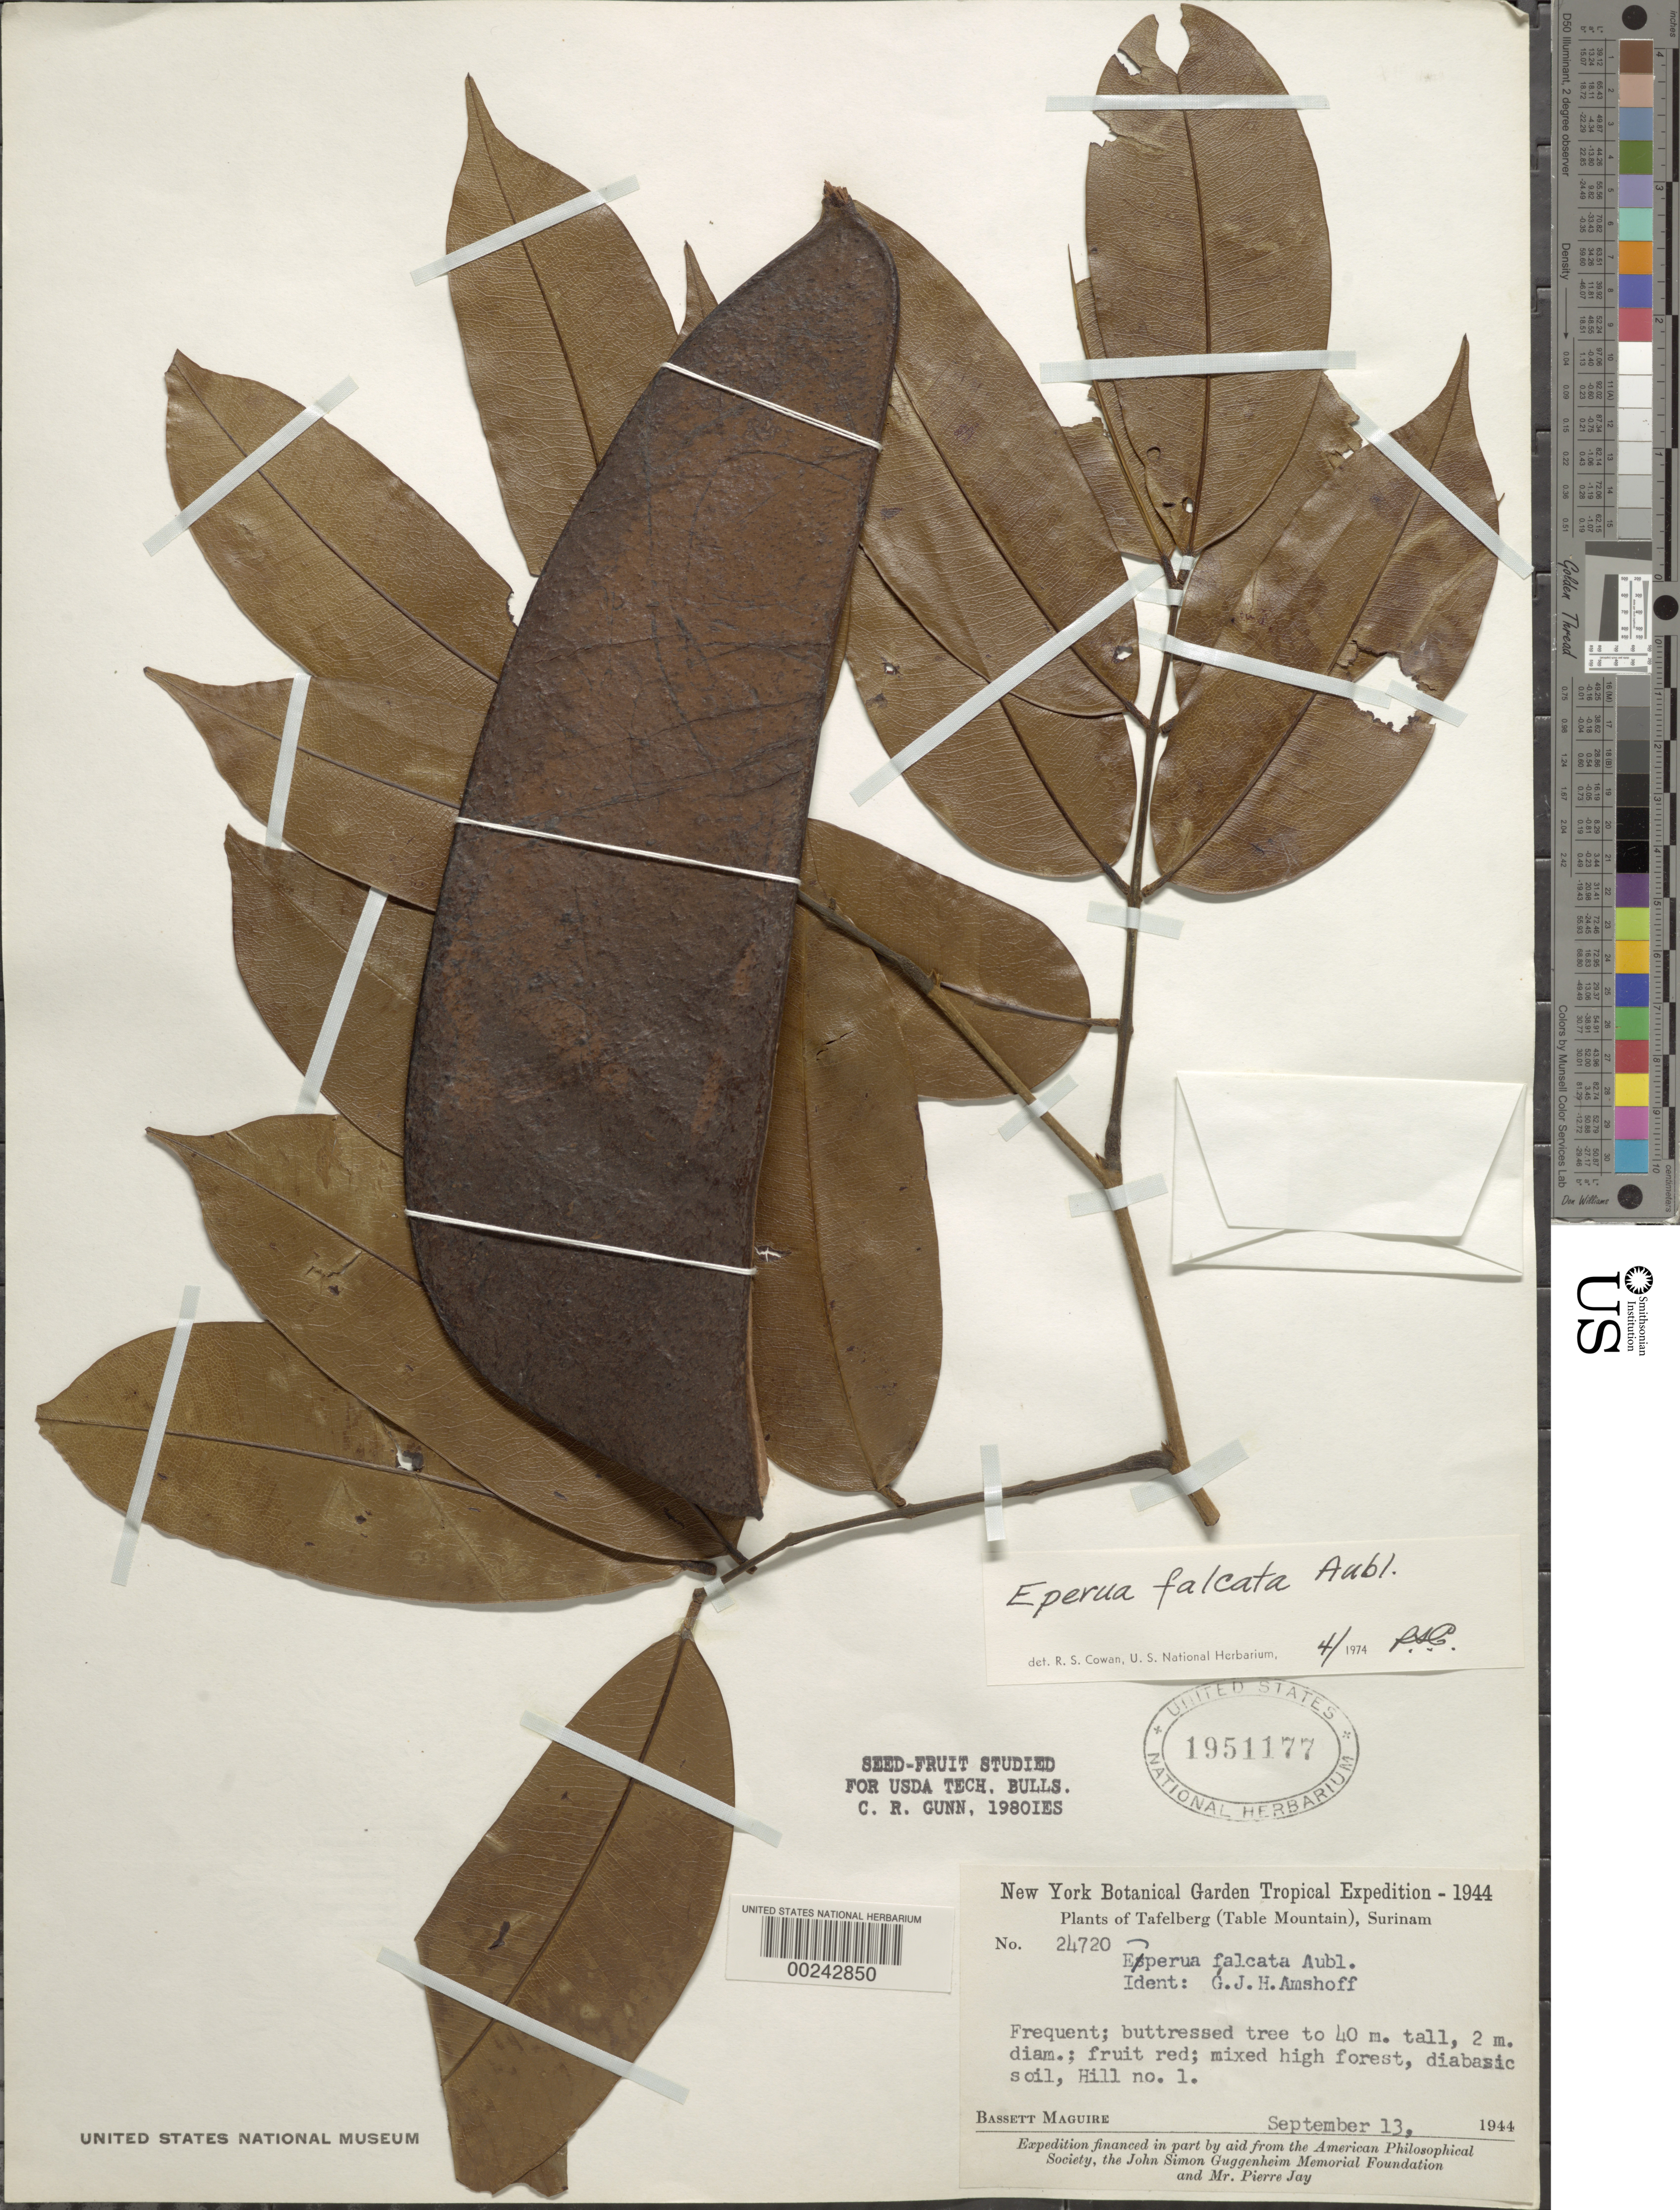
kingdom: Plantae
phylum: Tracheophyta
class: Magnoliopsida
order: Fabales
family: Fabaceae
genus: Eperua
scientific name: Eperua falcata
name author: Aubl.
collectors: B. Maguire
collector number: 24720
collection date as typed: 13 Sep 1944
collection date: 1944-09-13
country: Suriname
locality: Tafelberg, hill no. 1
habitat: Mixed high forest; diabasic soil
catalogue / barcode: US 1951177